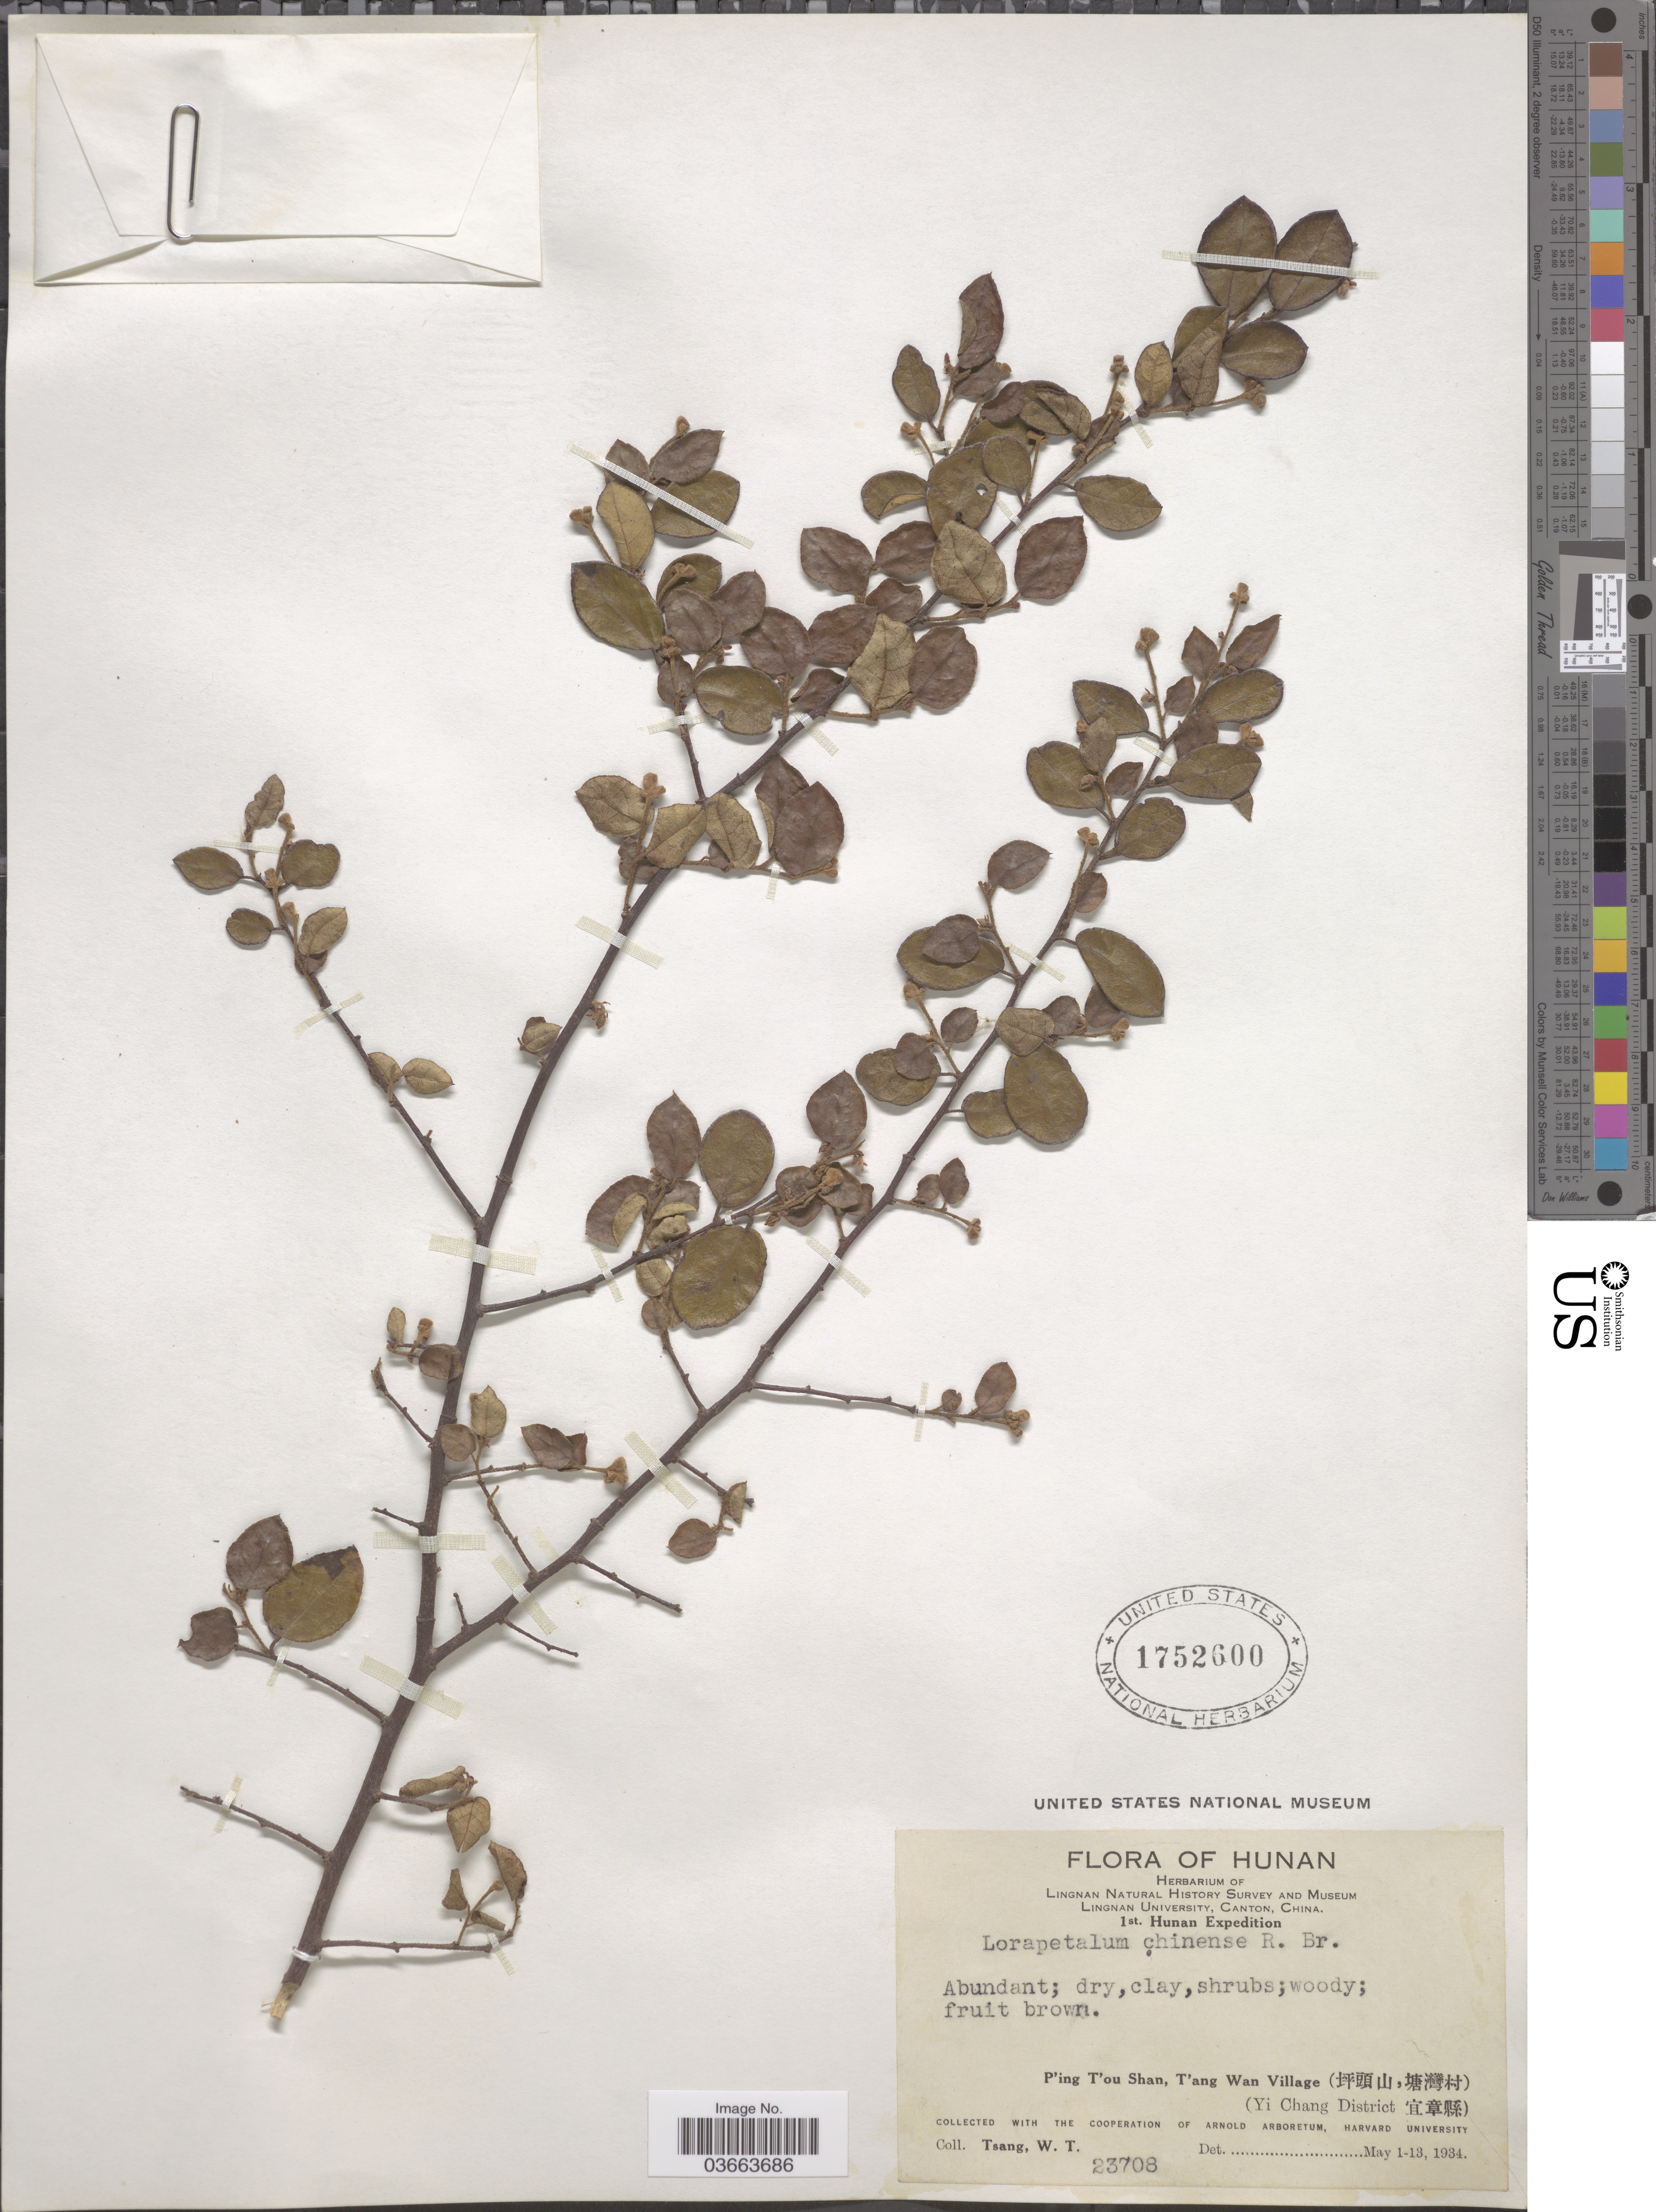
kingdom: Plantae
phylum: Tracheophyta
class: Magnoliopsida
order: Saxifragales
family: Hamamelidaceae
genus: Loropetalum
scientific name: Loropetalum chinense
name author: (R. Br.) Oliv.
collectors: W. T. Tsang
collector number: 23708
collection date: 1934-05-01/1934-05-13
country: China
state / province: Hunan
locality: P'ing T'ou Shan, T'ang Wan Village (X) (Yi Chang District X).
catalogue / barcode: US 1752600